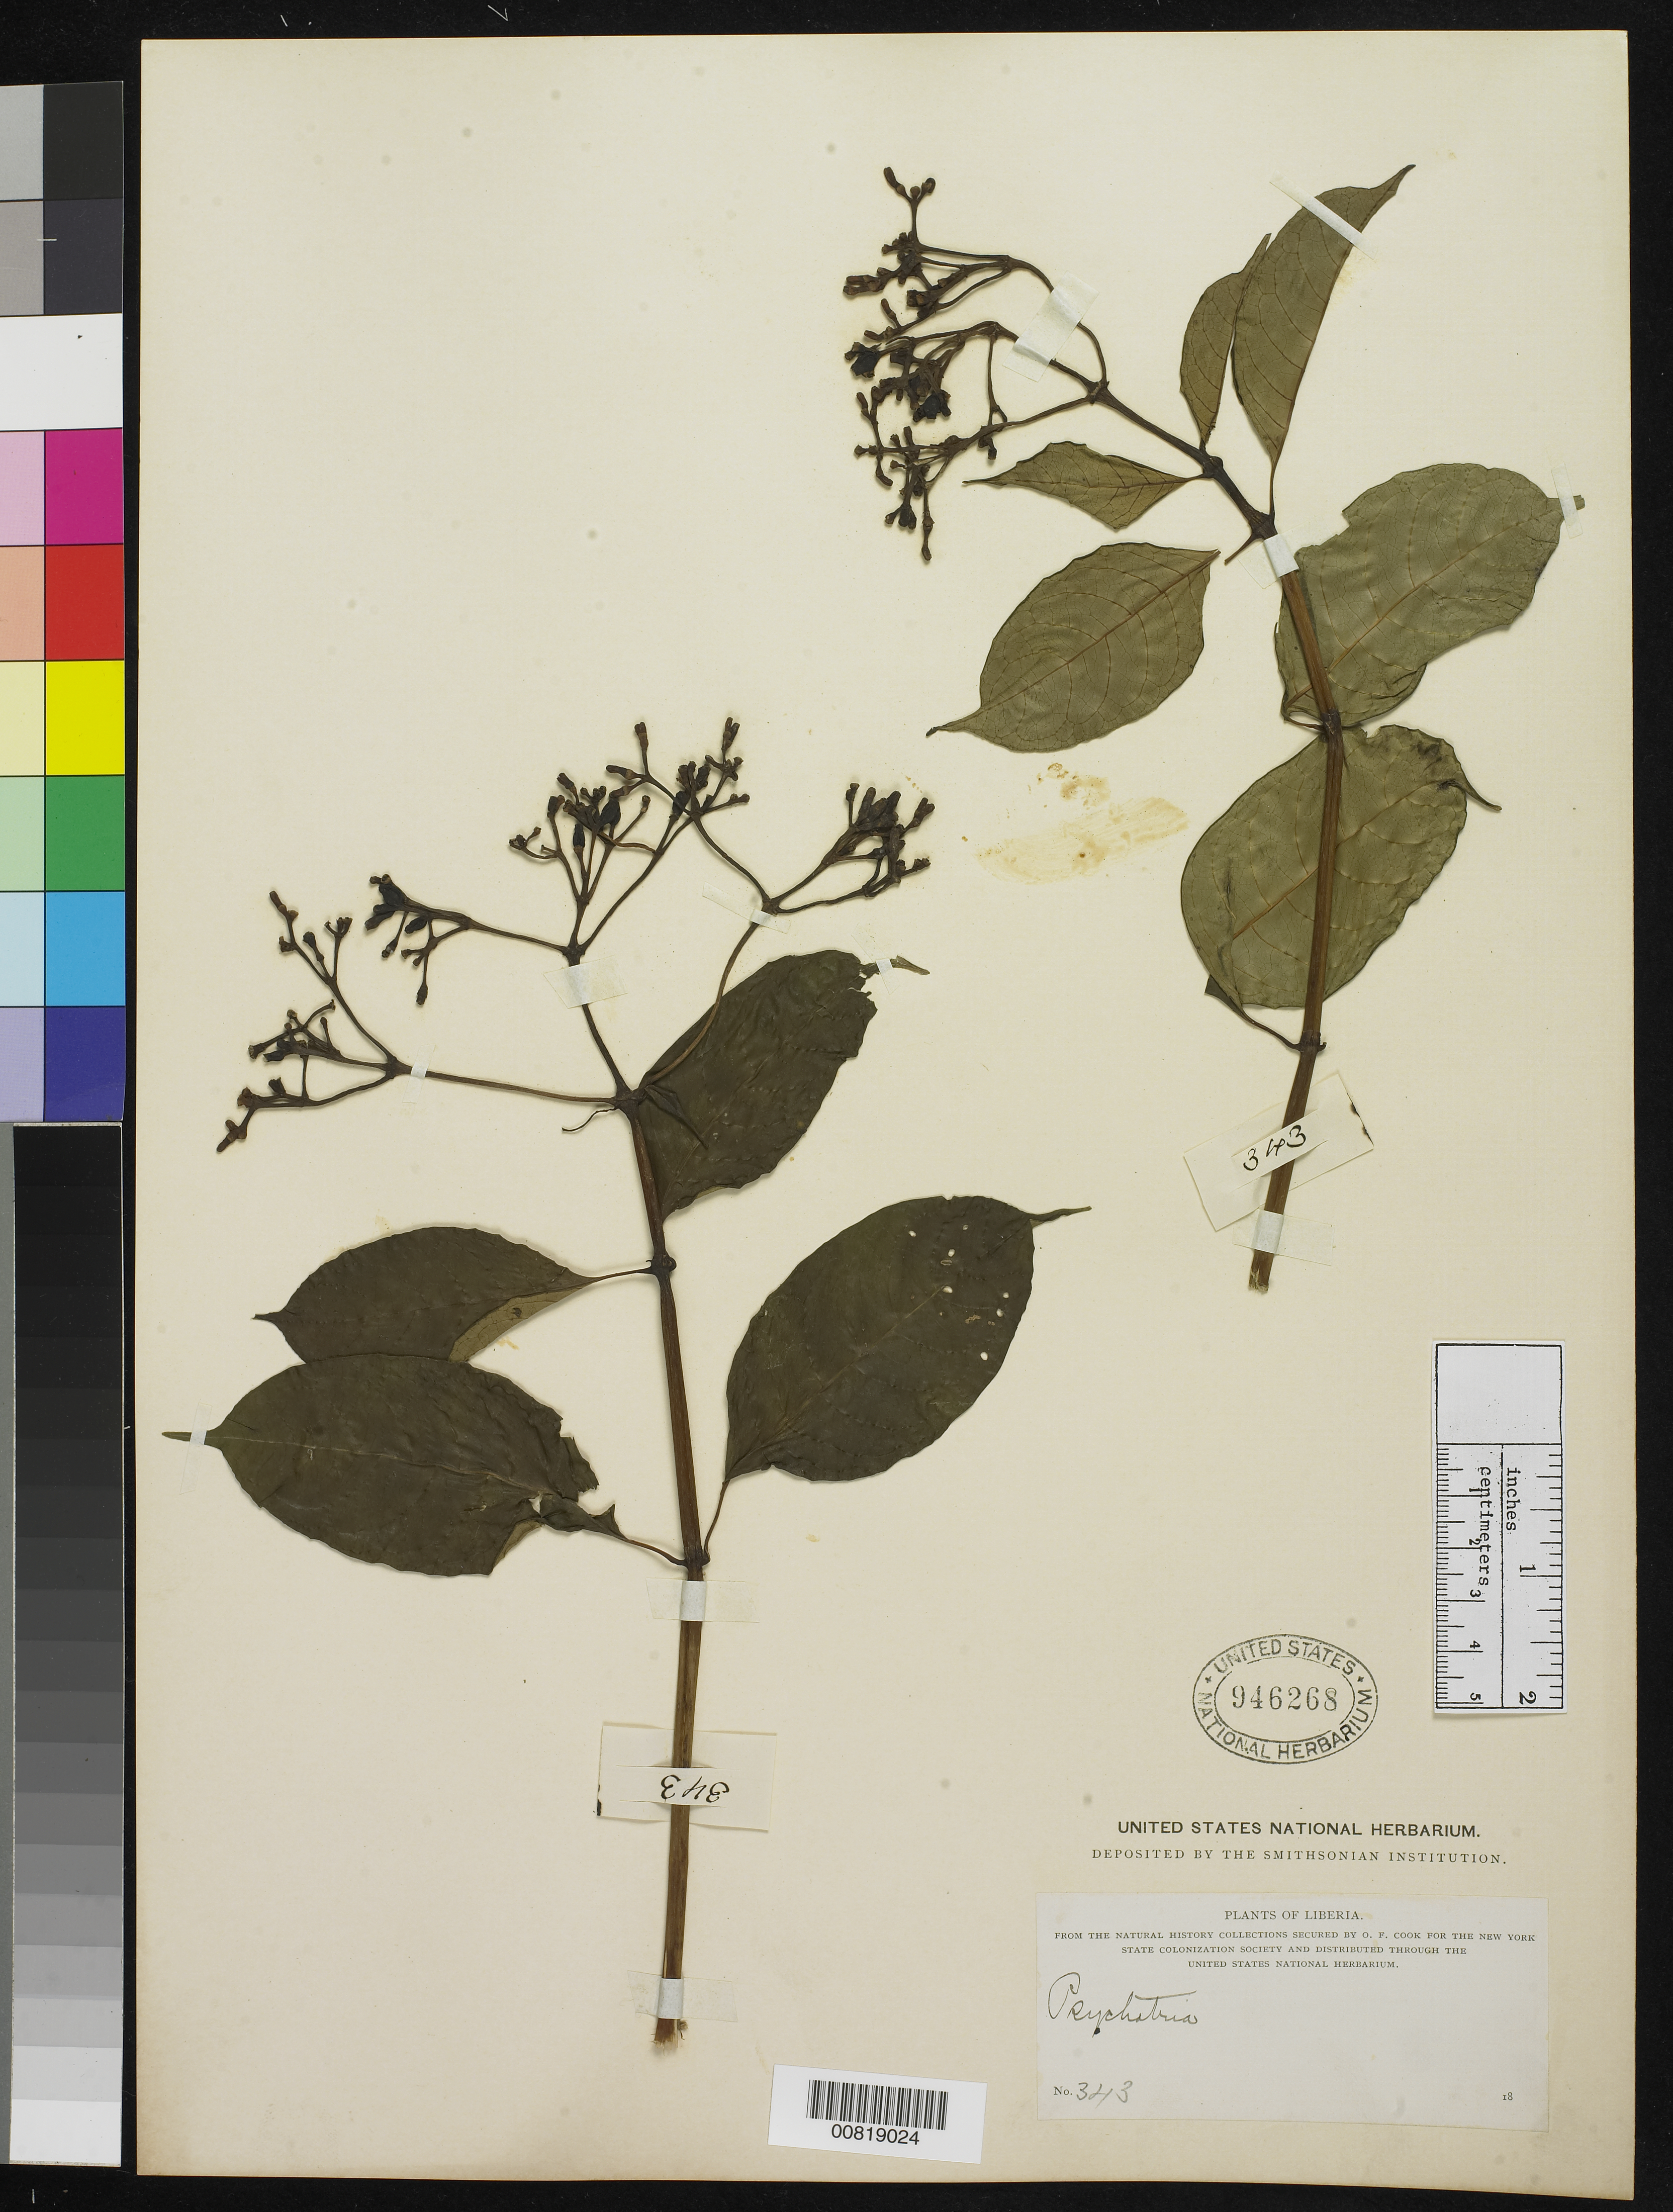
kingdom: Plantae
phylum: Tracheophyta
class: Magnoliopsida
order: Gentianales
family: Rubiaceae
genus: Psychotria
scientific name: Psychotria sp.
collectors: O. F. Cook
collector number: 343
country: Liberia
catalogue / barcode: US 946268